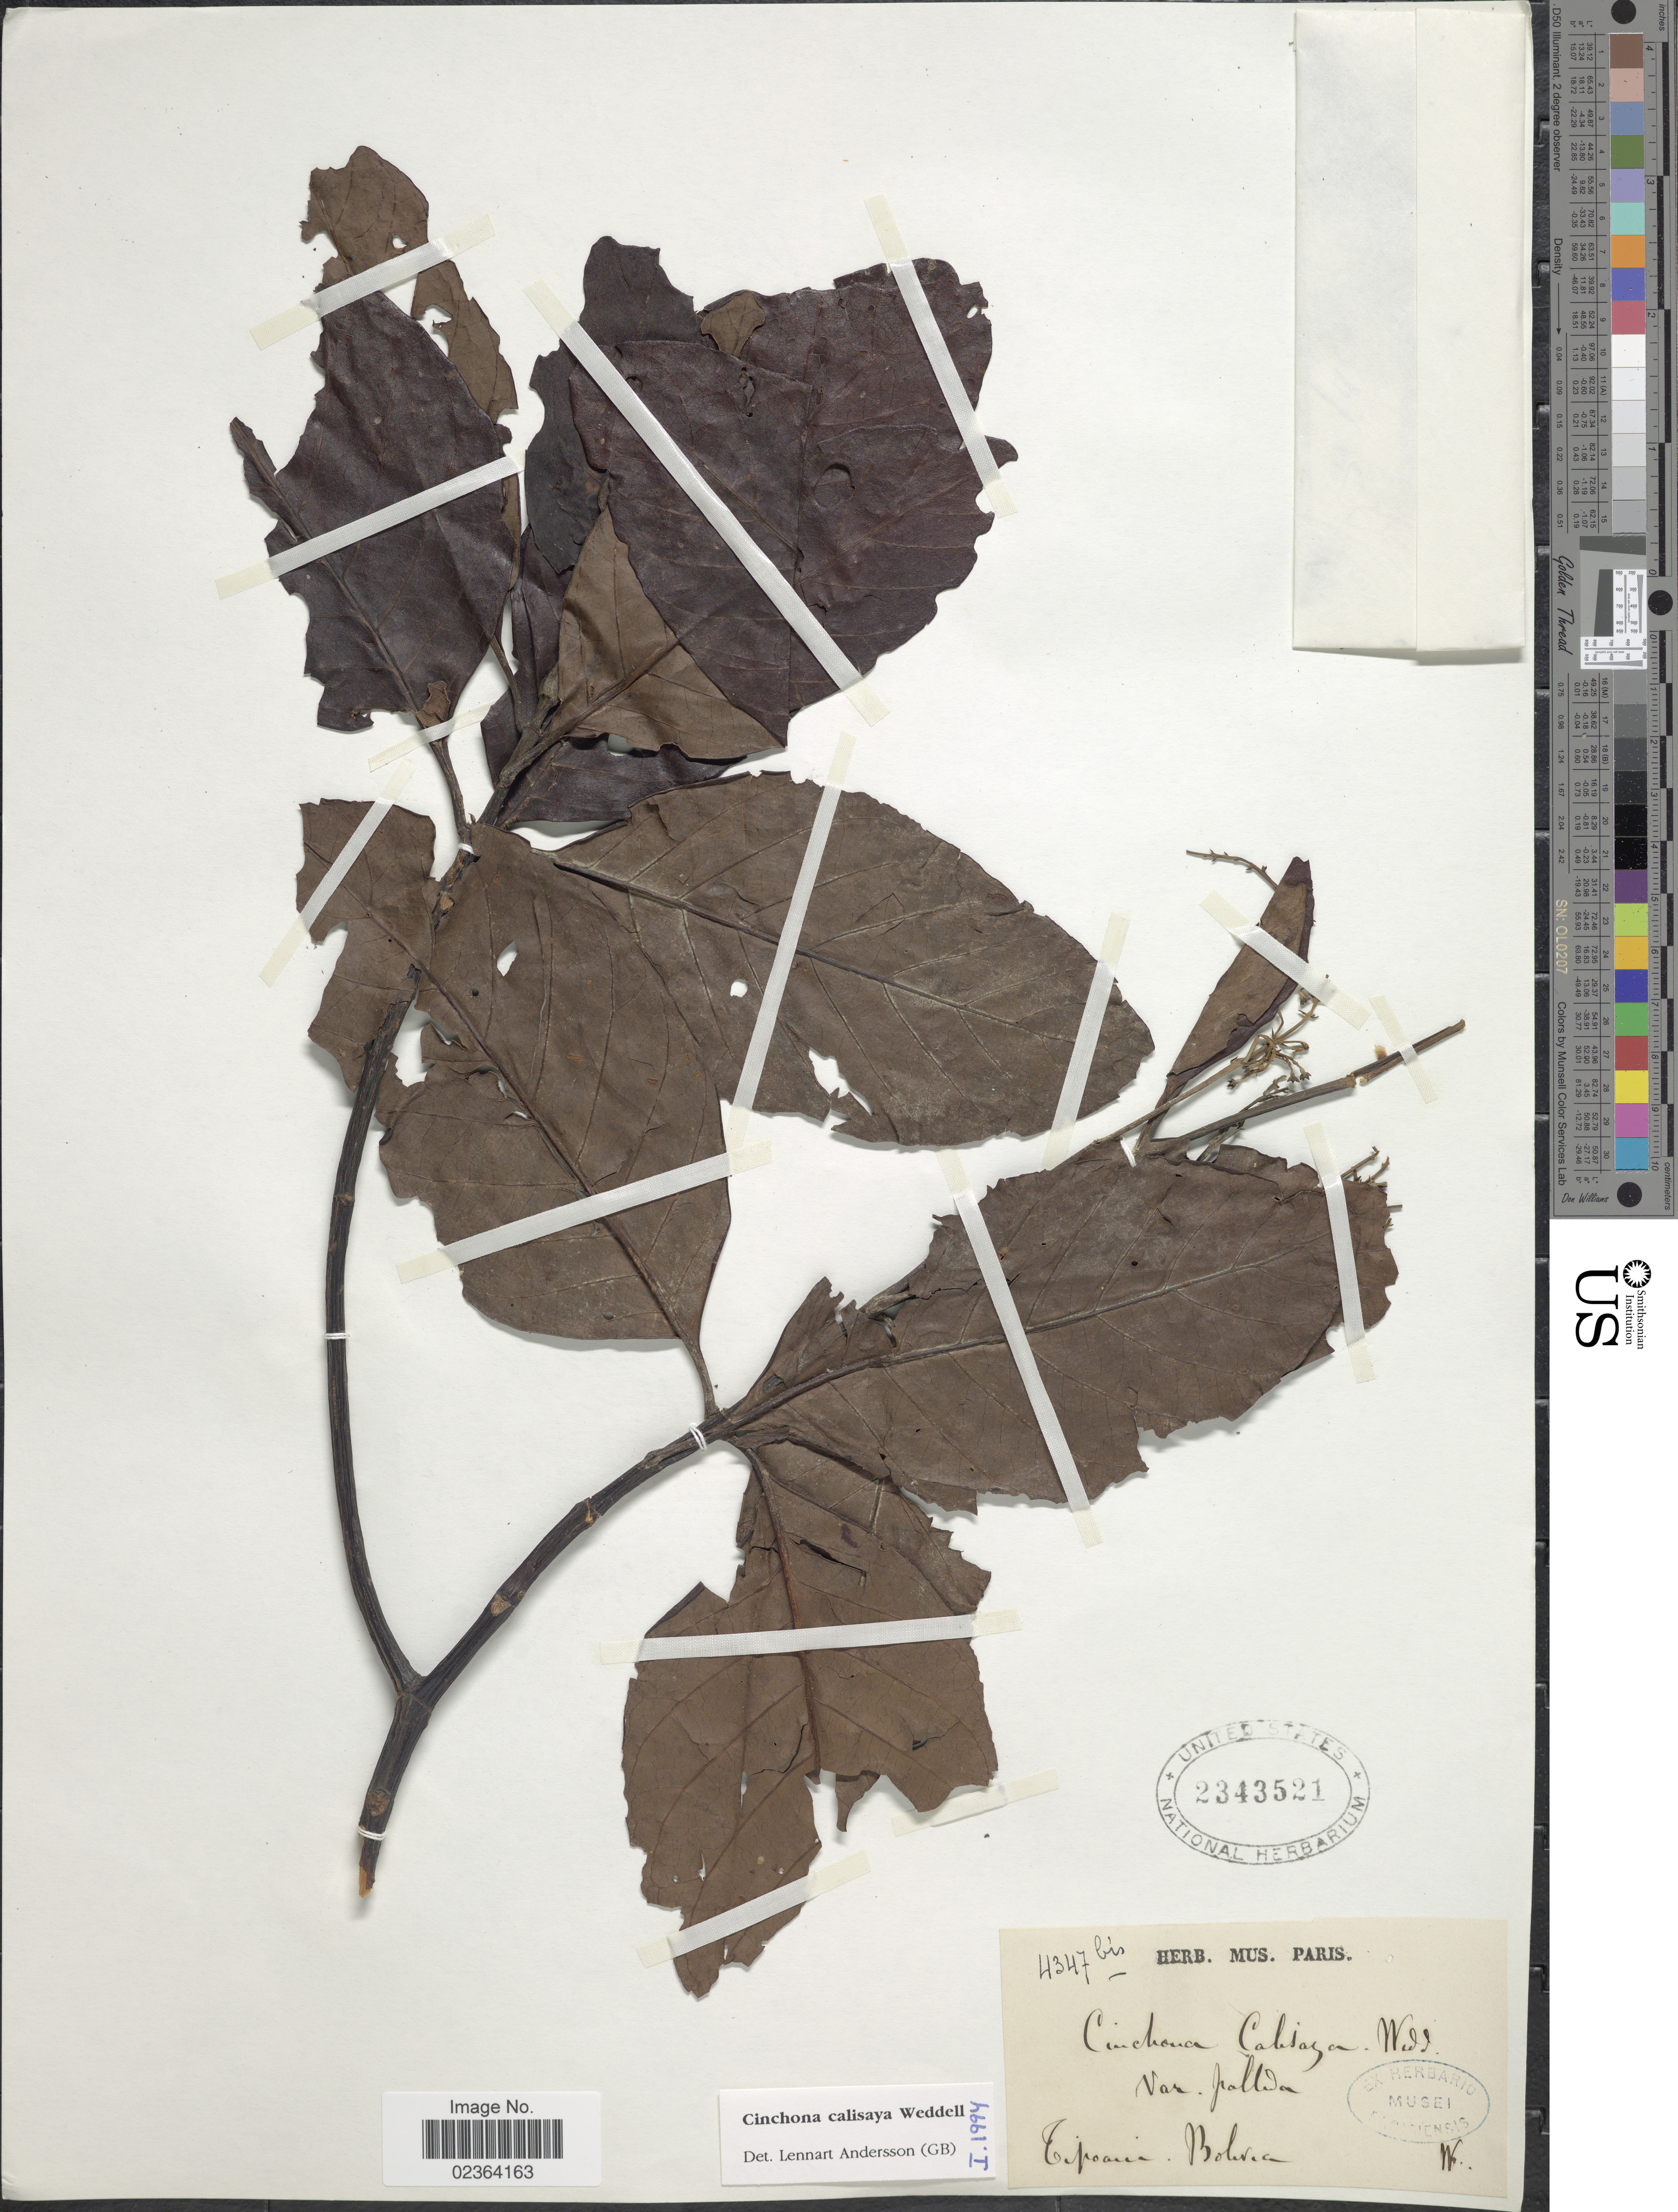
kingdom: Plantae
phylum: Tracheophyta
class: Magnoliopsida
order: Gentianales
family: Rubiaceae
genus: Cinchona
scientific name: Cinchona calisaya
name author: Wedd.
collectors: ex herb. Mus. Paris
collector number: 4347bis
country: Bolivia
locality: Tipoani, Bolivia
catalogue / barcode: US 2343521